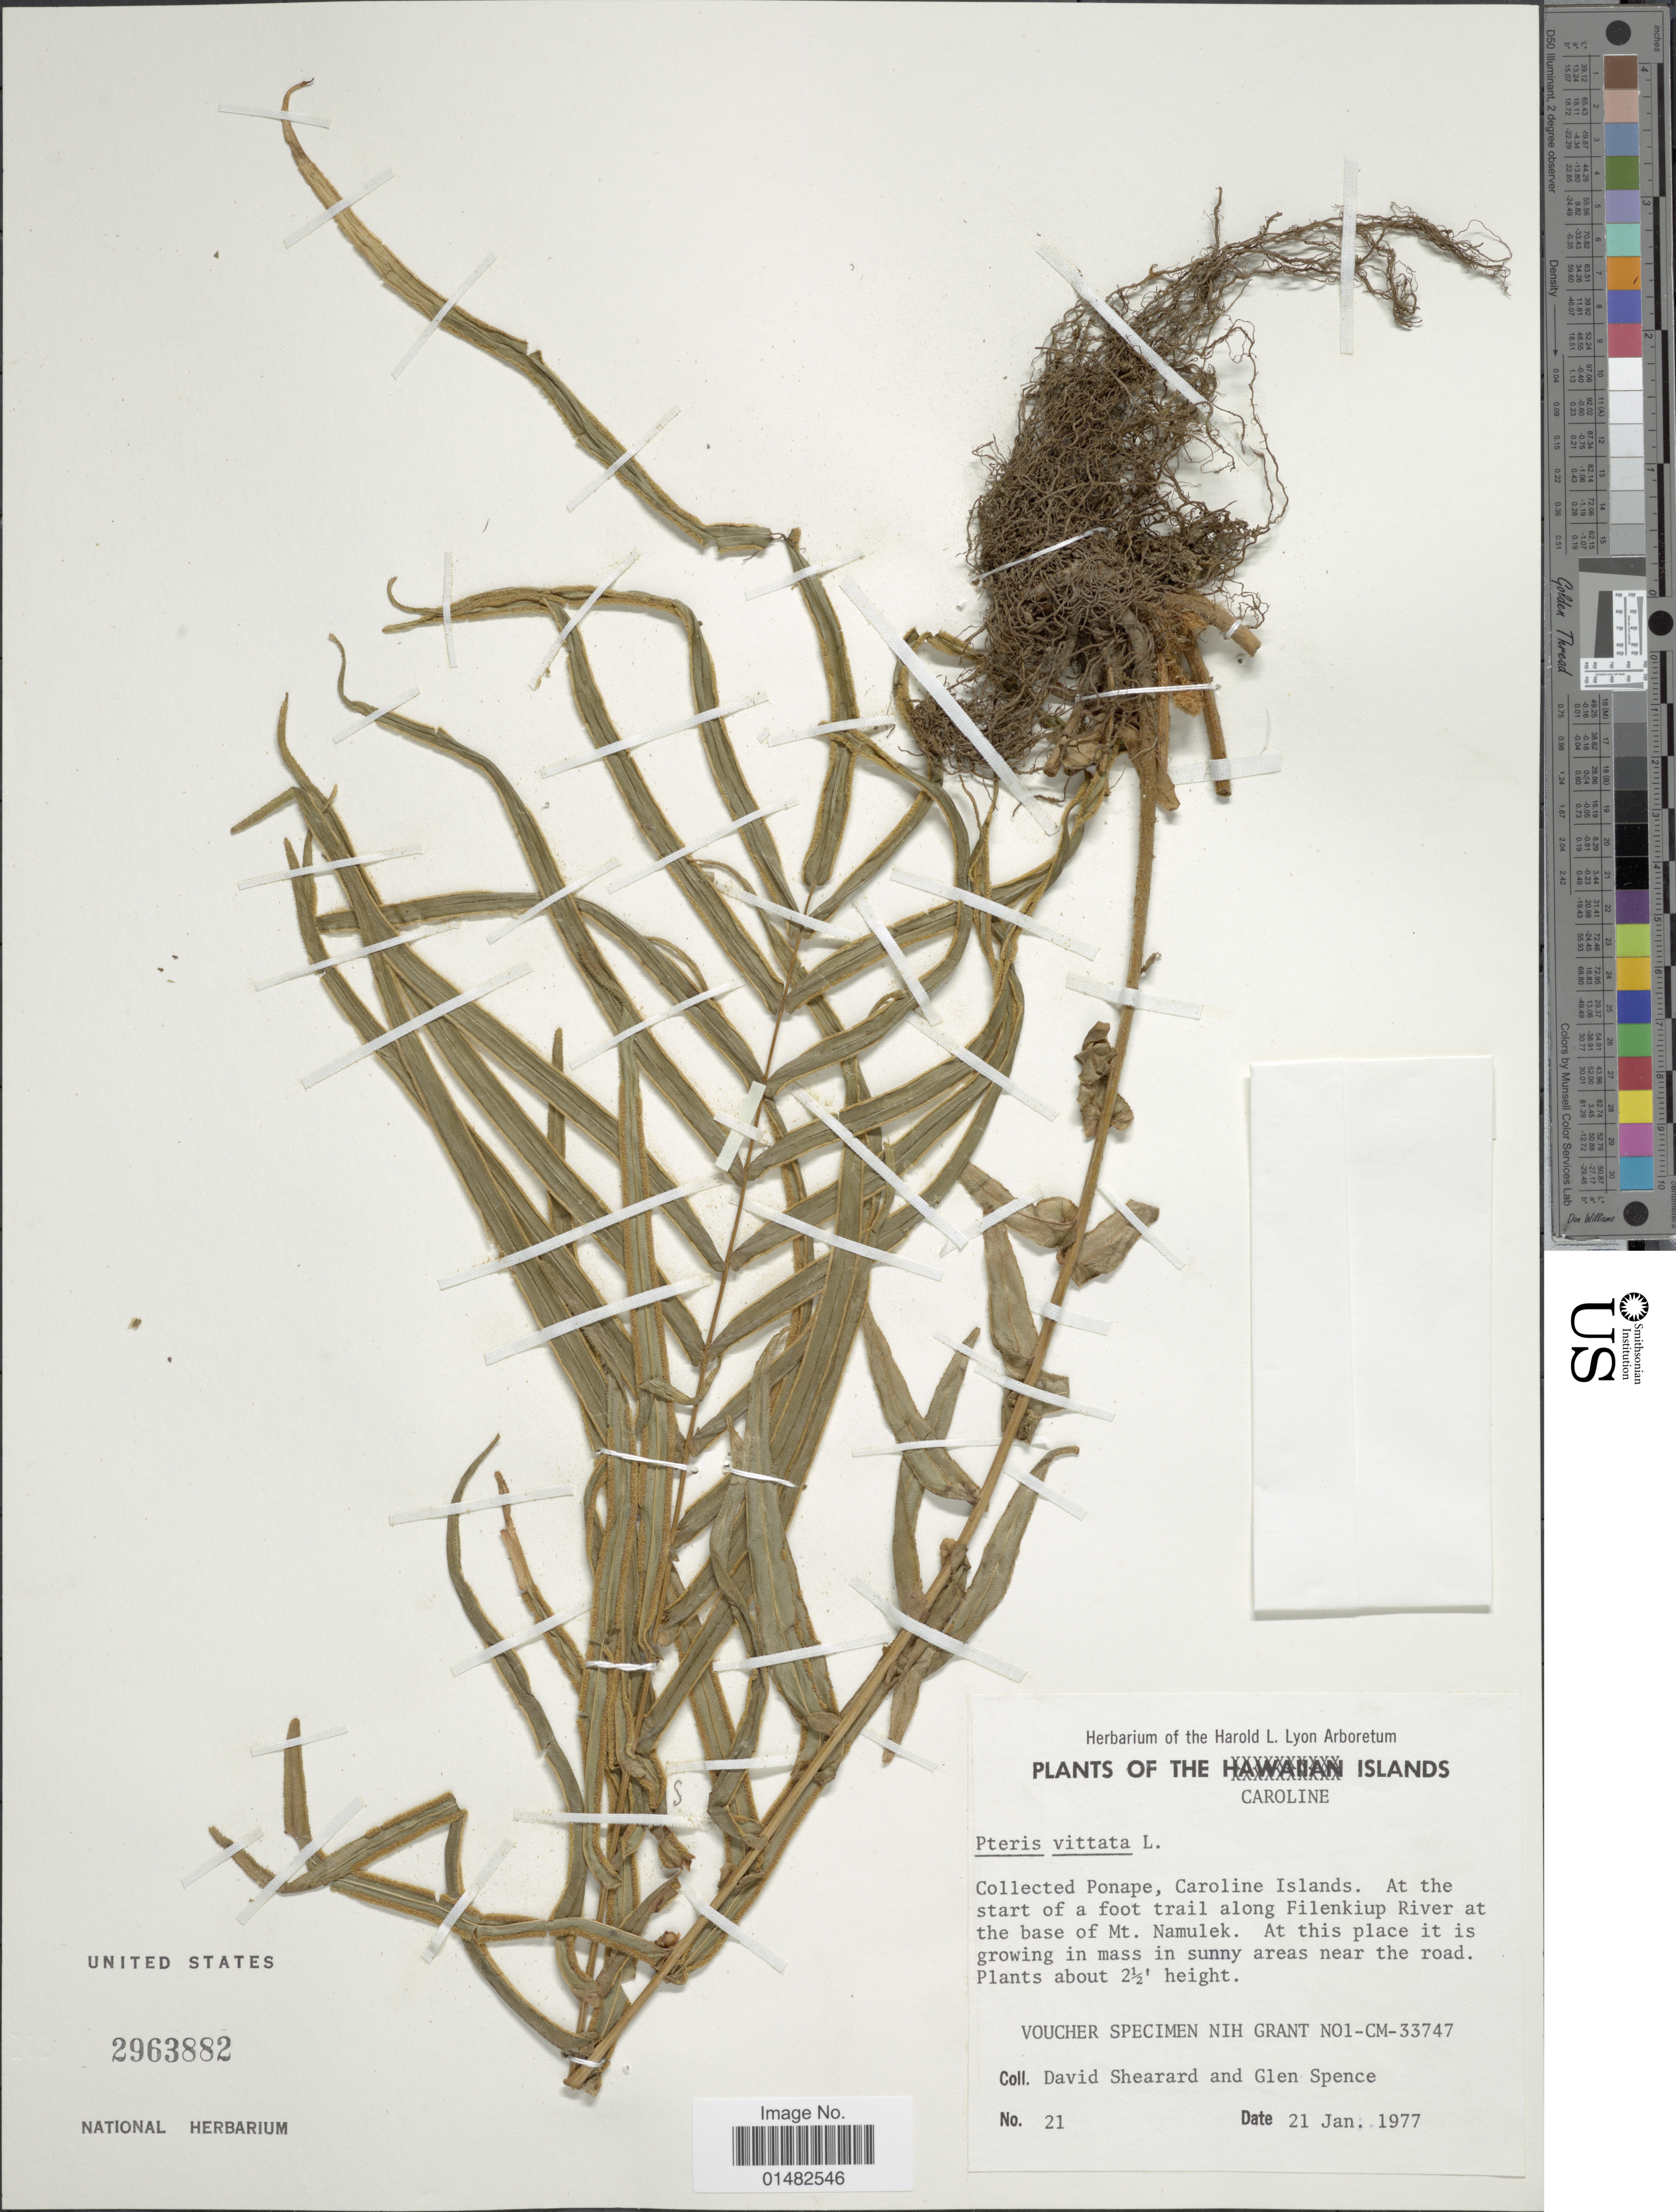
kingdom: Plantae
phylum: Tracheophyta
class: Polypodiopsida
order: Polypodiales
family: Pteridaceae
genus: Pteris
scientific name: Pteris vittata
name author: L.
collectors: D. Shearard & G. Spence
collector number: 21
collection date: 1977-01-21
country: Micronesia, Federated States of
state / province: Pohnpei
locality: Ponape, Caroline Islands, At the start of a foot trail along Filenkiup River at the base of Mt. Namulek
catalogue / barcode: US 2963882